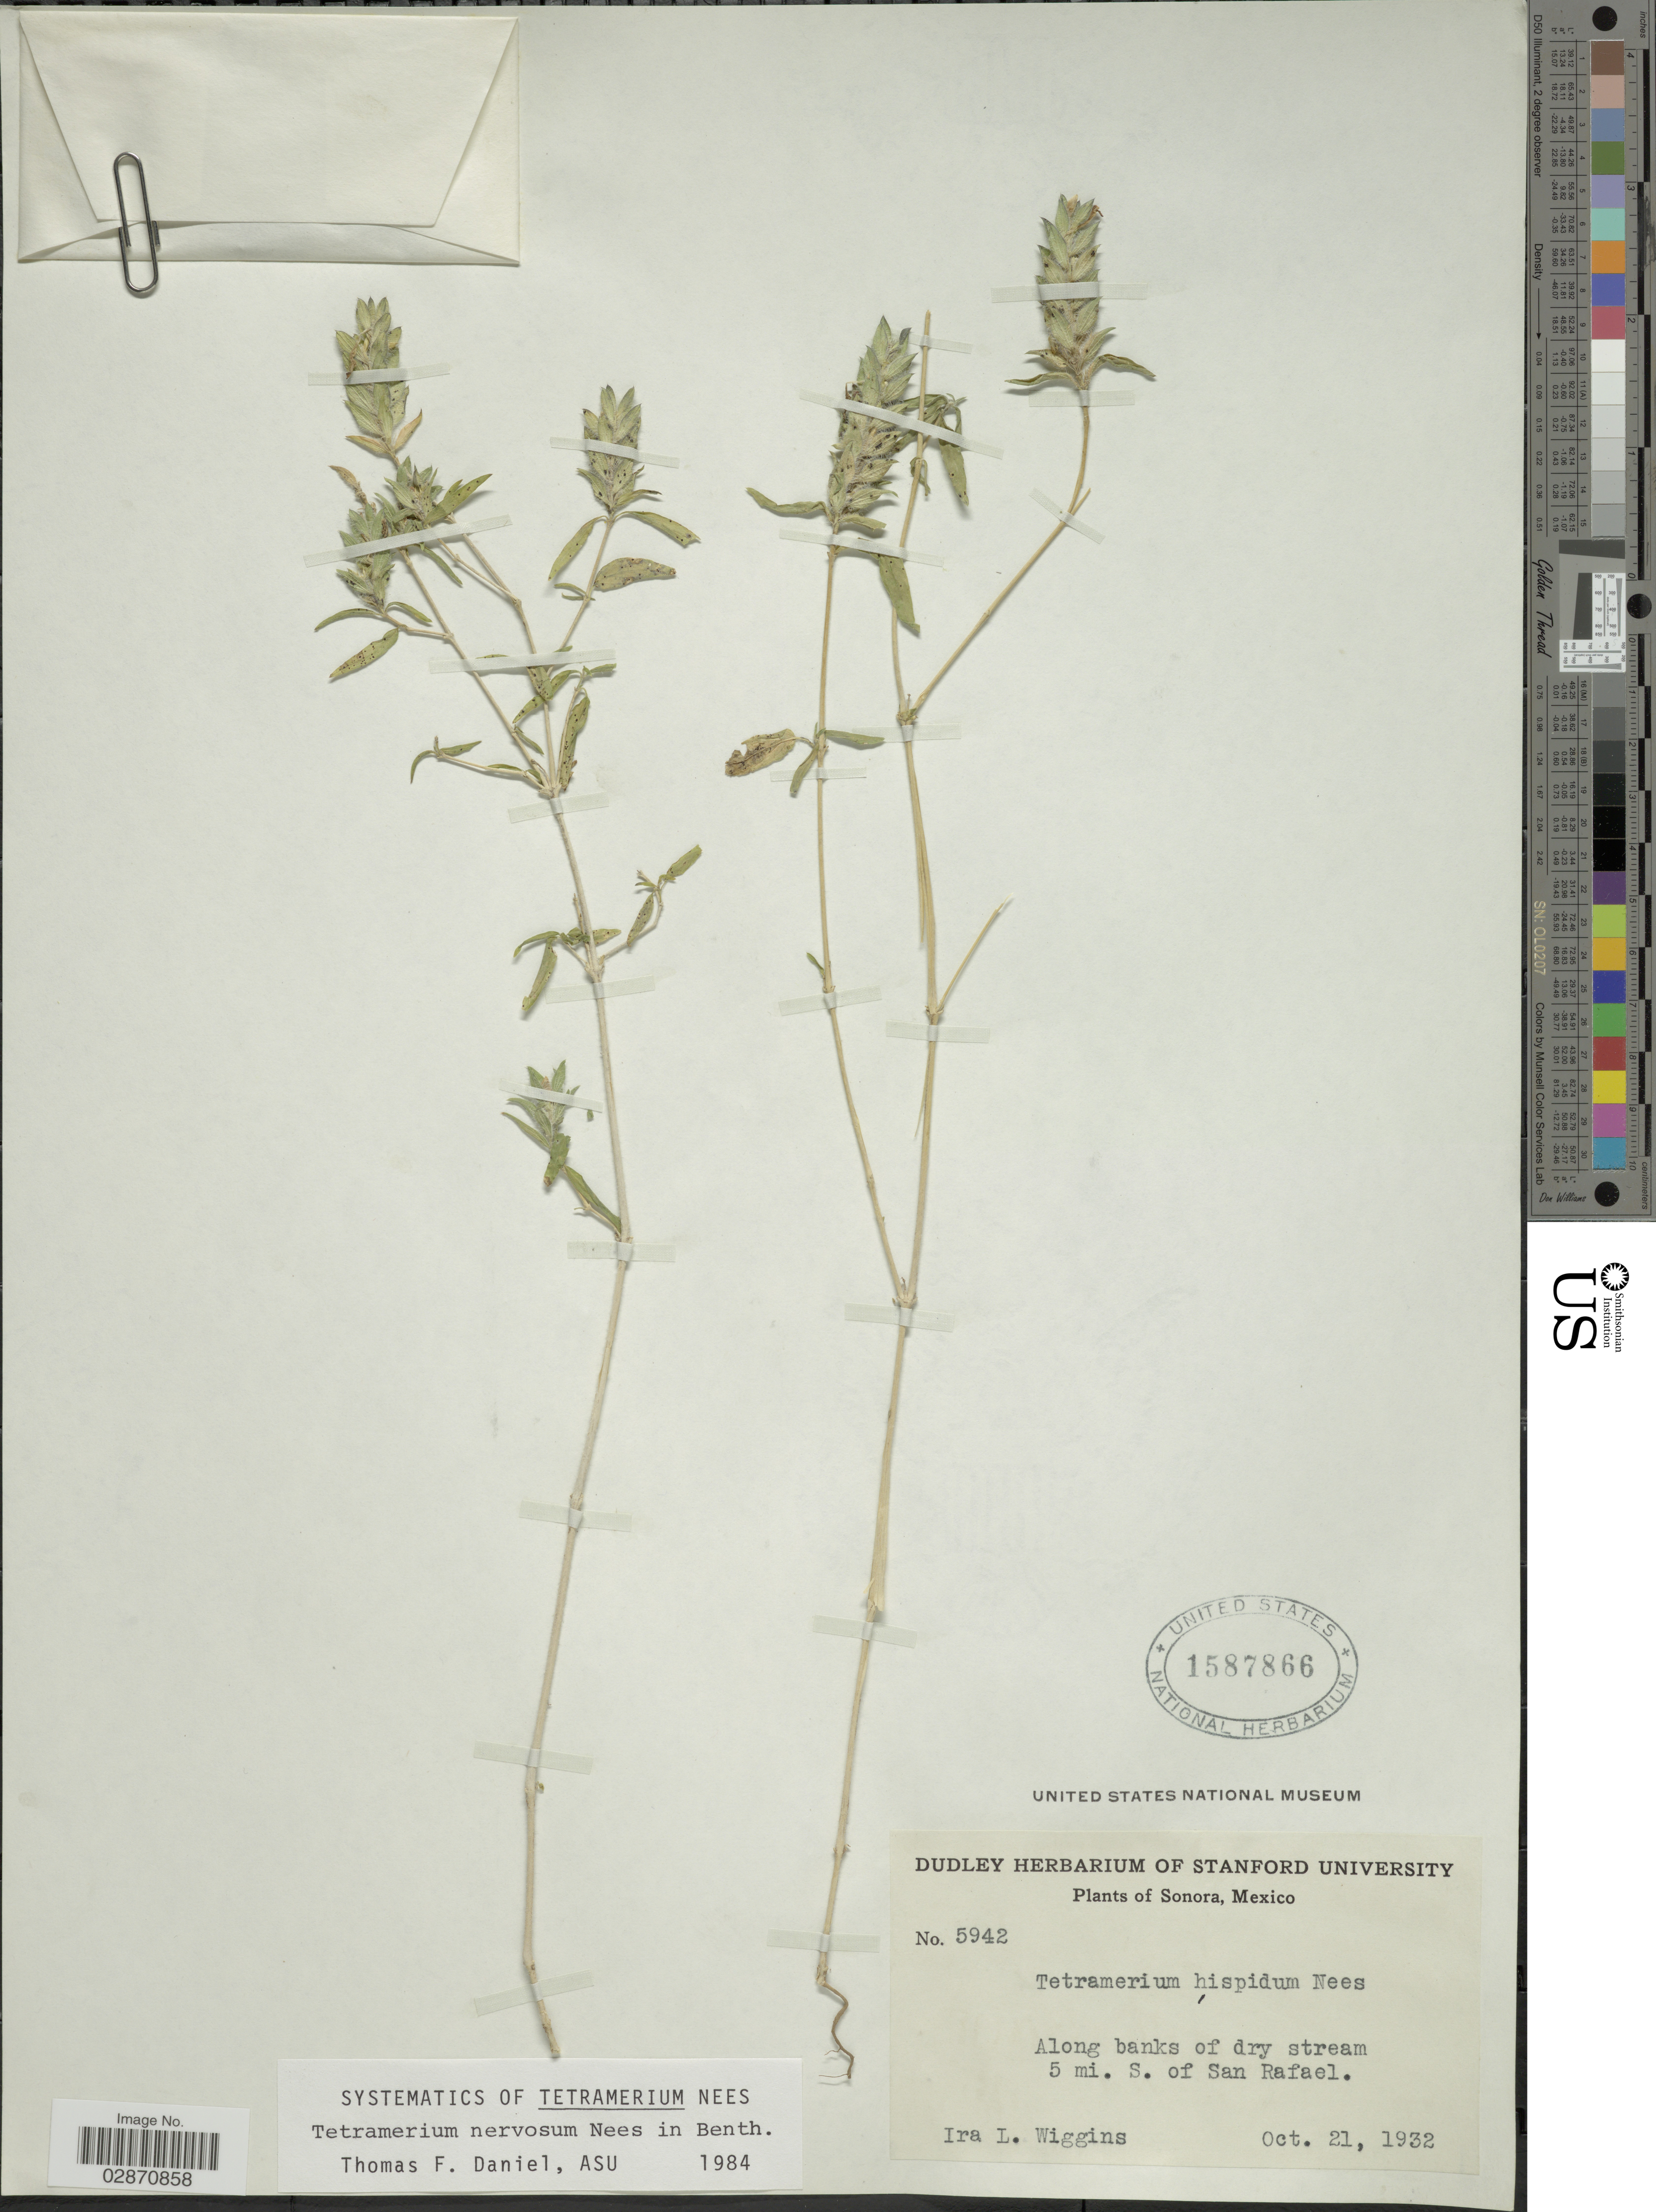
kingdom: Plantae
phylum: Tracheophyta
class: Magnoliopsida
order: Lamiales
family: Acanthaceae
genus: Tetramerium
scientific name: Tetramerium nervosum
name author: Nees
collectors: I. L. Wiggins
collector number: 5942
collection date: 1932-10-21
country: Mexico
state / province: Sonora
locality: Along banks of dry stream 5 mi. S. of San Rafael.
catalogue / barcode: US 1587866